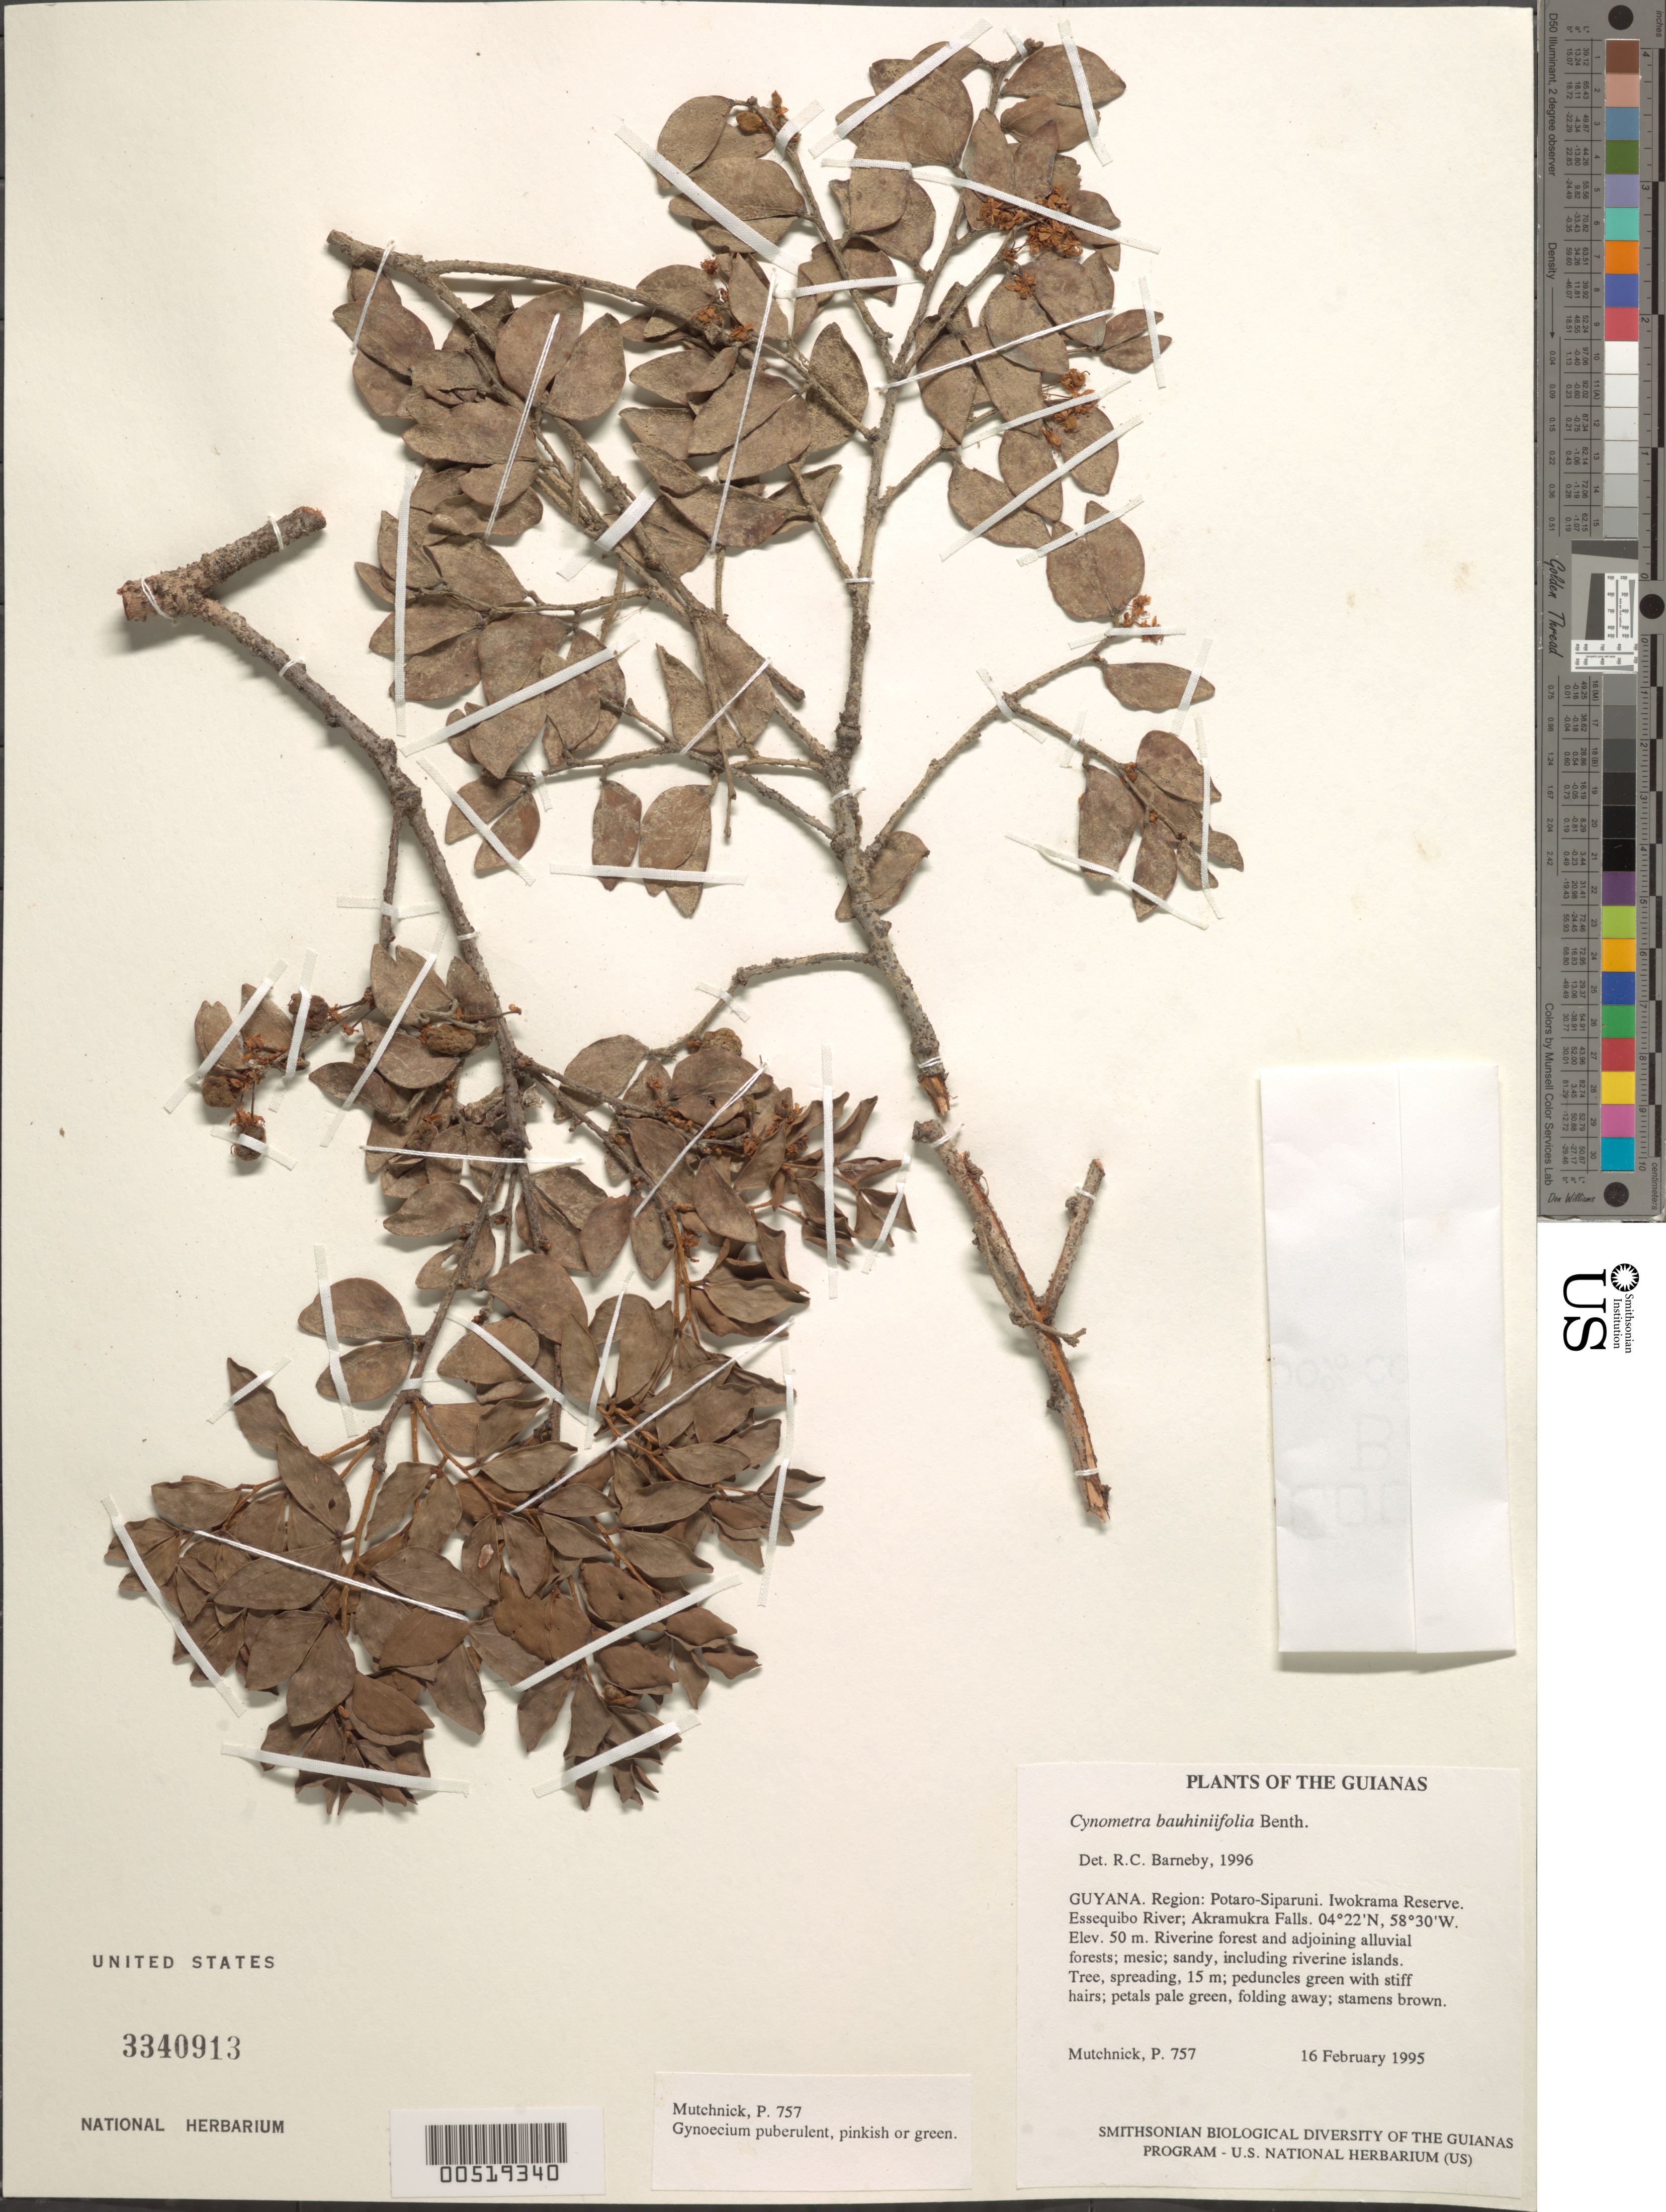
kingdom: Plantae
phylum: Tracheophyta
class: Magnoliopsida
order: Fabales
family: Fabaceae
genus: Cynometra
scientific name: Cynometra bauhiniifolia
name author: Benth.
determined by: Barneby, Rupert C., (NY)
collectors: P. Mutchnick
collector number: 757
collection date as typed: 16 February 1995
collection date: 1995-02-16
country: Guyana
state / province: Potaro-Siparuni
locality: Iwokrama Reserve. Essequibo River; Akramukra Falls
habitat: Riverine forest and adjoining alluvial forests; mesic; sandy, including riverine islands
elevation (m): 50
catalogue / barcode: US 3340913